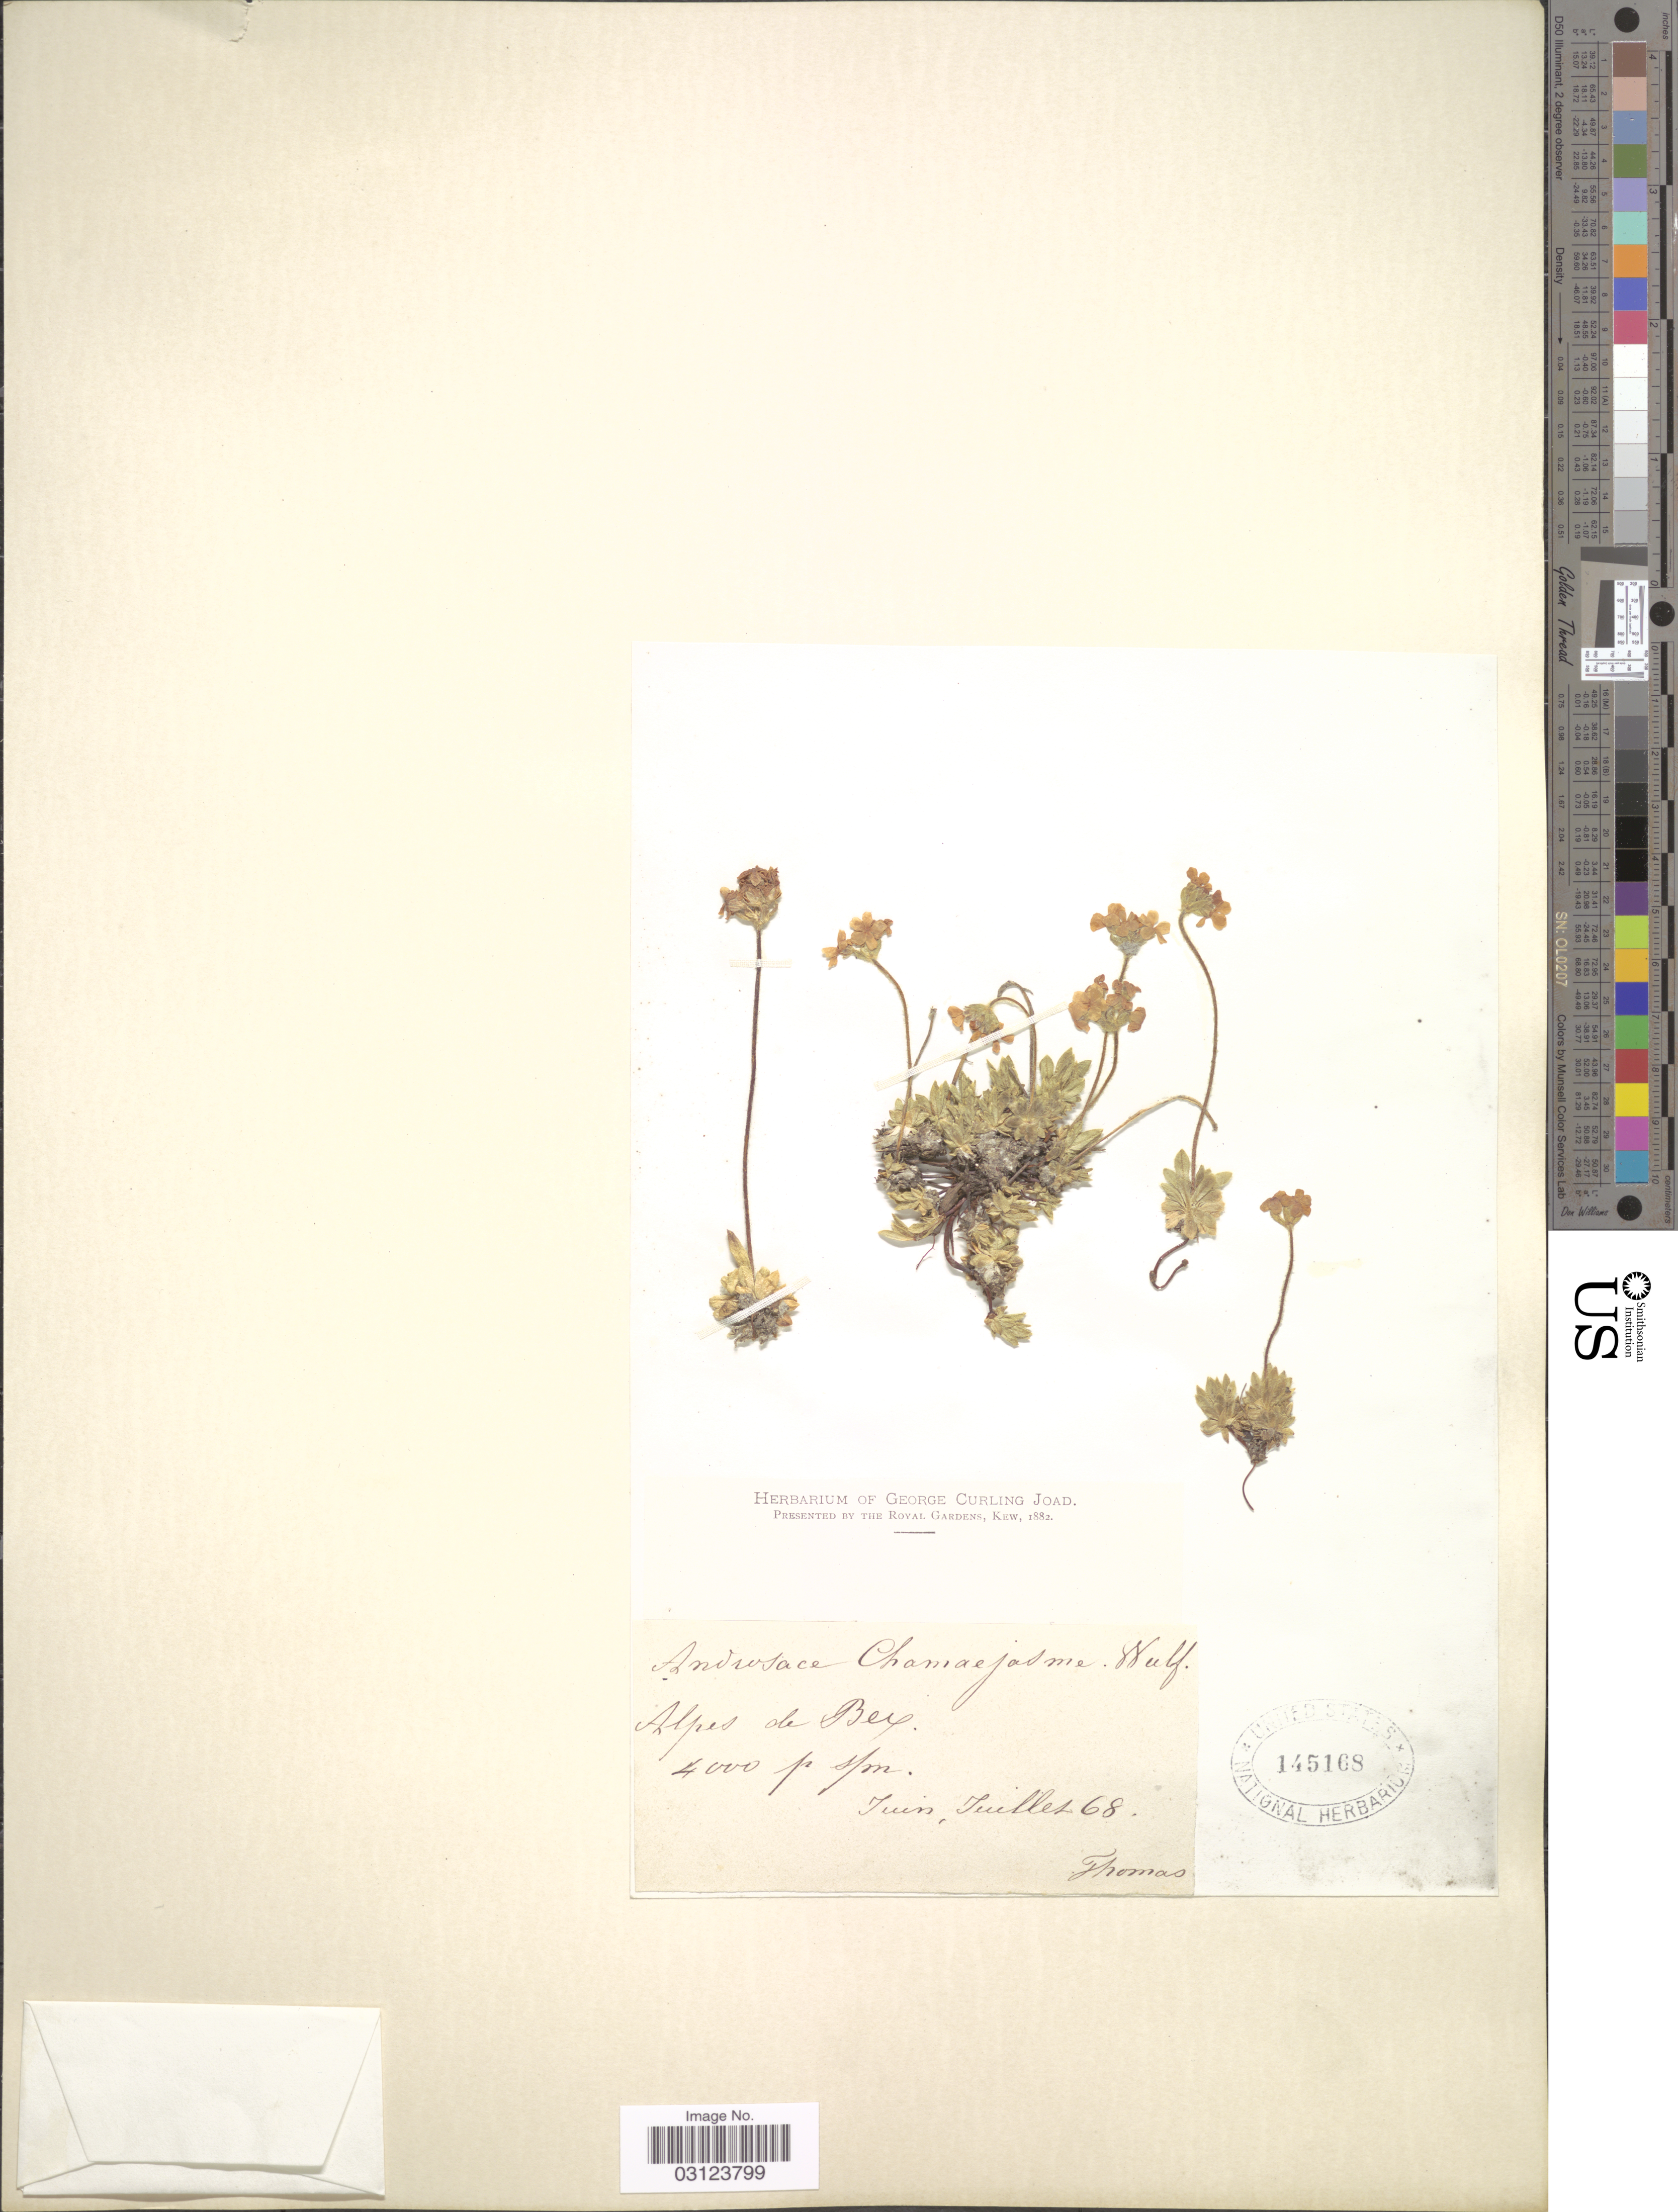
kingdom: Plantae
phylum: Tracheophyta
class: Magnoliopsida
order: Ericales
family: Primulaceae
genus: Androsace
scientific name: Androsace chamaejasme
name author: Wulfen ex Host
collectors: -- Thomas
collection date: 1868-06/1868-07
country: Switzerland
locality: Alpes de Bex.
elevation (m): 4000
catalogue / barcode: US 145168